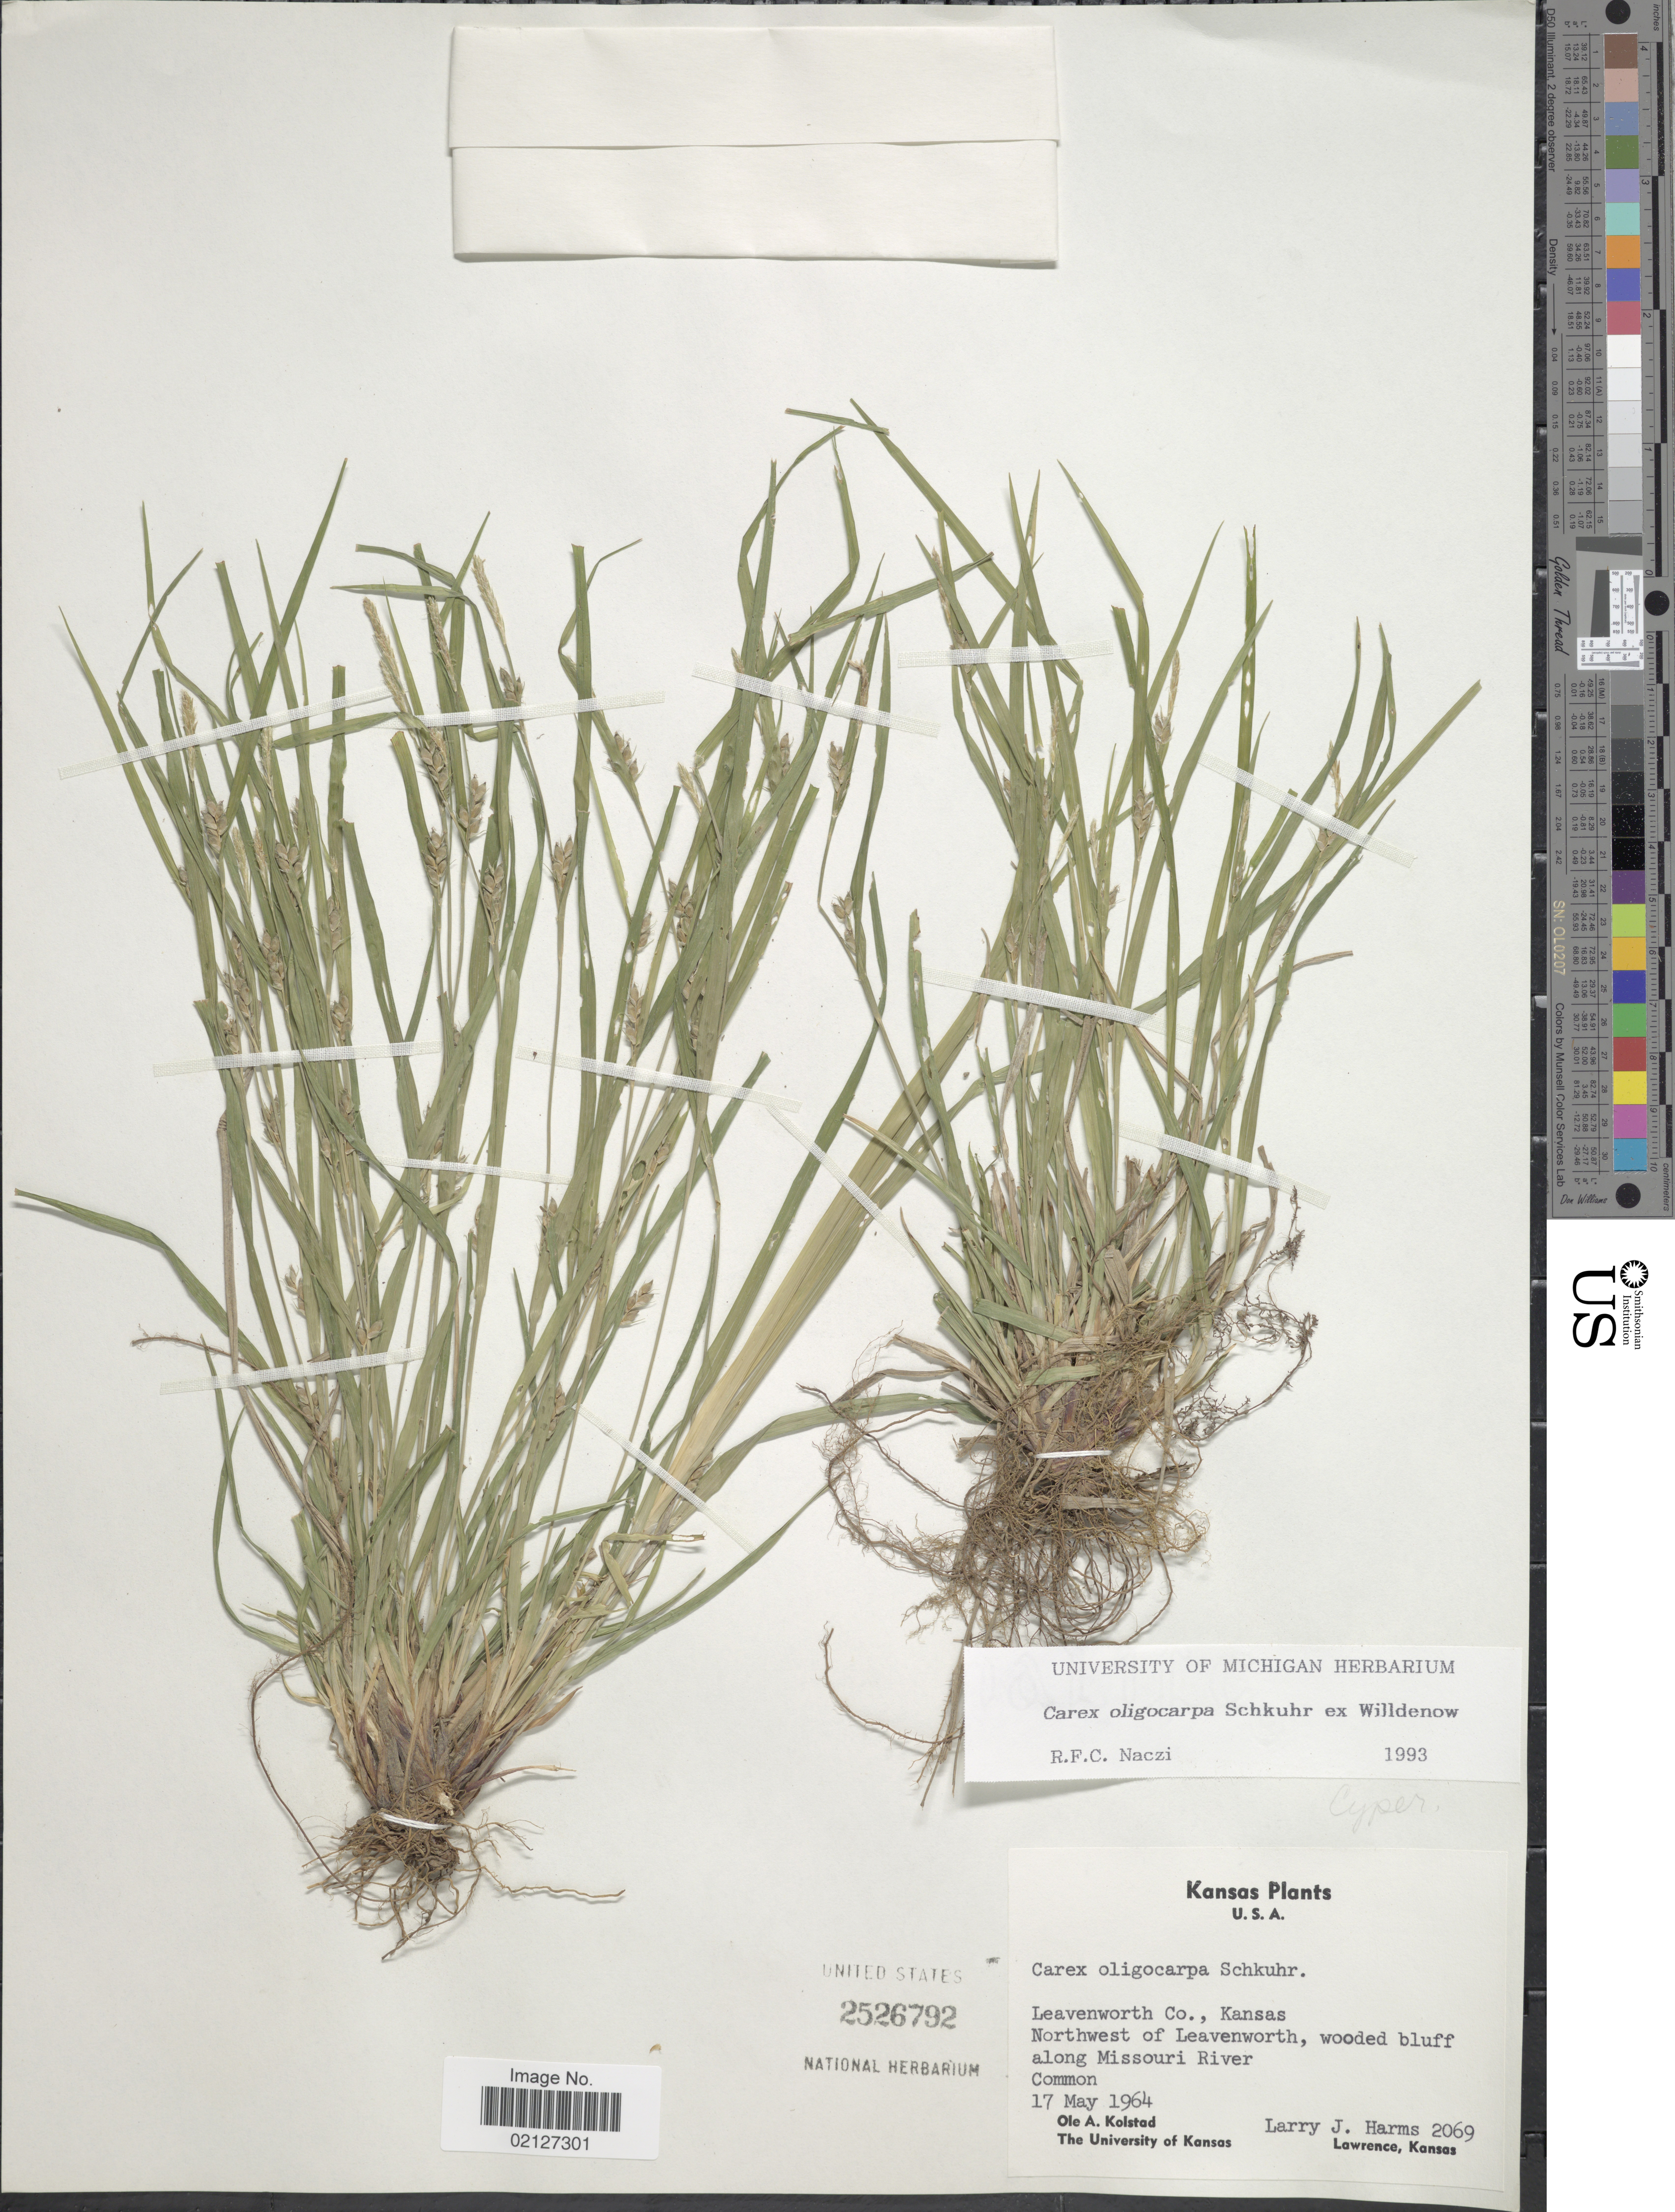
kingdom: Plantae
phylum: Tracheophyta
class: Liliopsida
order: Poales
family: Cyperaceae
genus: Carex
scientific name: Carex oligocarpa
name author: Willd.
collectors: L. Harms & O. Kolstad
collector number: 2069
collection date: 1964-05-17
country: United States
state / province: Kansas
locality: Leavenworth Co., northwest of Leavenworth, wooded bluff along Missouri River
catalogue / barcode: US 2526792